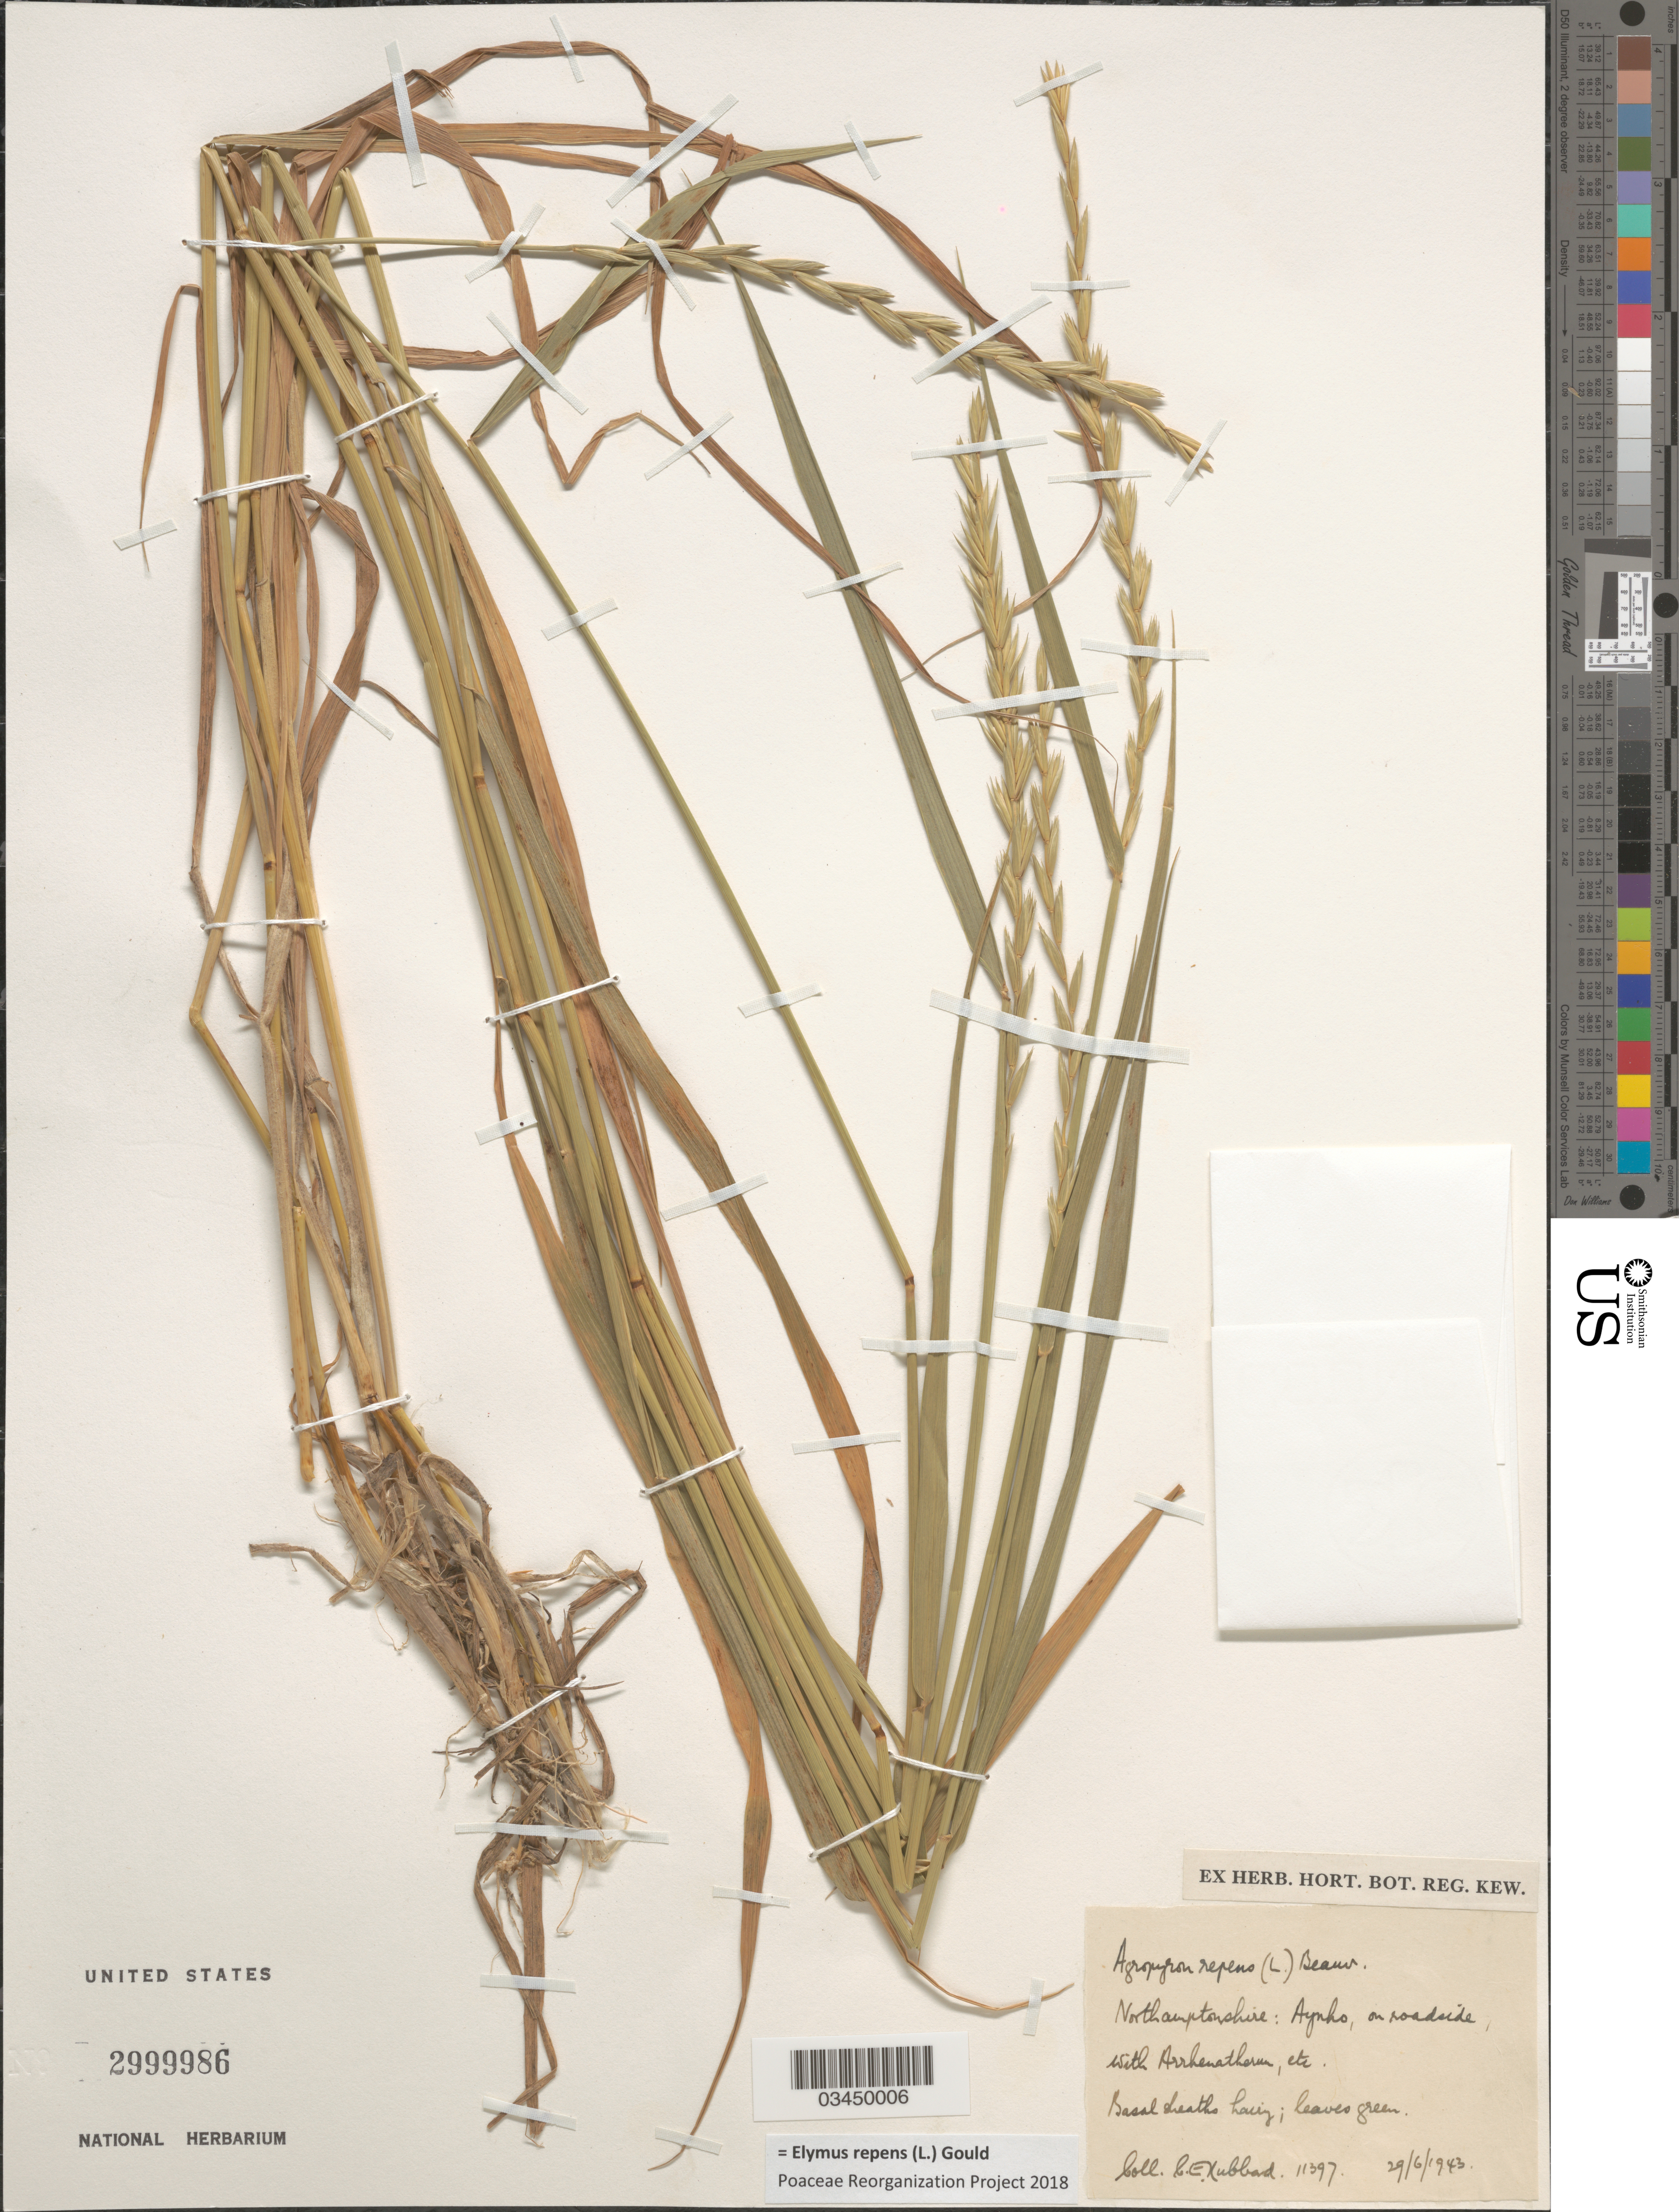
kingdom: Plantae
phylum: Tracheophyta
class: Liliopsida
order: Poales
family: Poaceae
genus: Elymus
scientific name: Elymus repens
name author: (L.) Gould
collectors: C. E. Hubbard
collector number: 11397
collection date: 1943-06-29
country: United Kingdom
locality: Northamptonshire: Aynho, on roadside.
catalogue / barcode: US 2999986